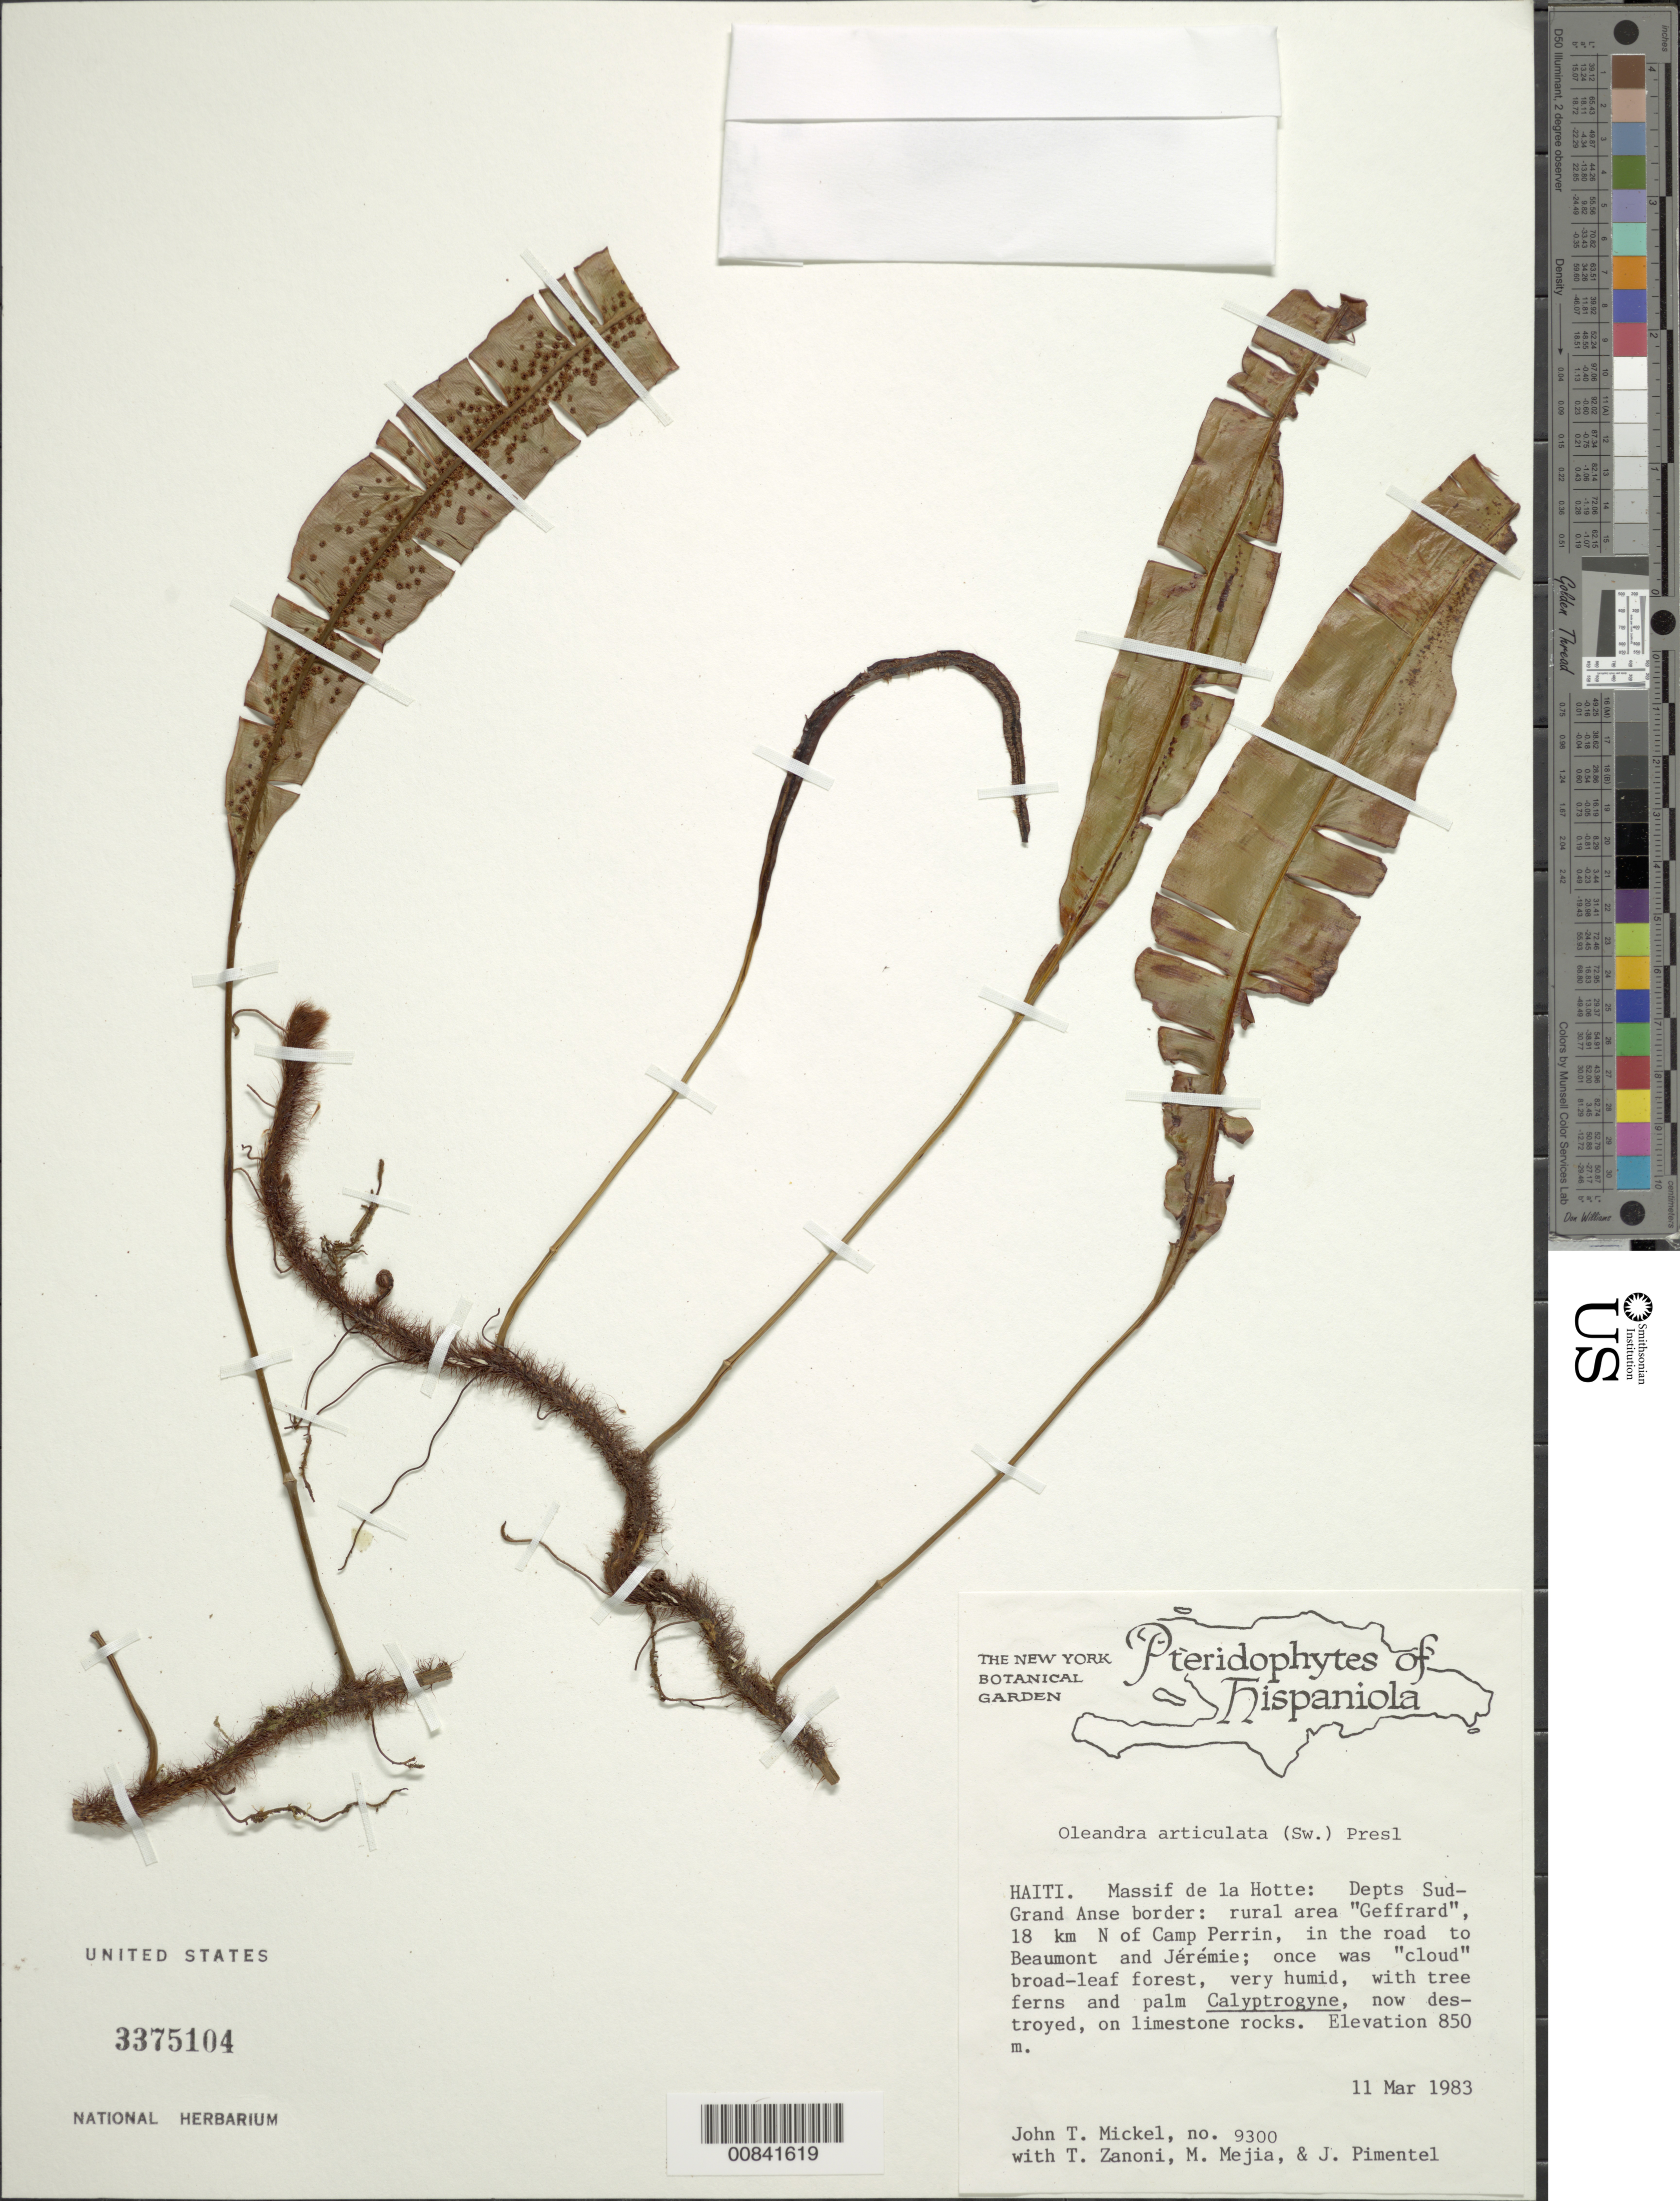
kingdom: Plantae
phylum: Tracheophyta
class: Polypodiopsida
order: Polypodiales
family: Oleandraceae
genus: Oleandra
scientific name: Oleandra articulata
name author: (Sw.) C. Presl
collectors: J. T. Mickel, T. A. Zanoni, M. Mejia & J. Pimentel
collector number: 9300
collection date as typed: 11 Mar 1983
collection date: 1983-03-11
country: Haiti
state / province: Sud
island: Hispaniola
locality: Massif de la Hotte, Sud-Grand Anse border, area "Geffrard", 18 km N of Camp Perrin, road to Beaumont and Jérémie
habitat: Once "cloud" broad-leaf forest, very humid, with tree ferns and palm Calyptrogyen, now destroyed; on limestone rocks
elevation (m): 850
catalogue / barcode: US 3375104